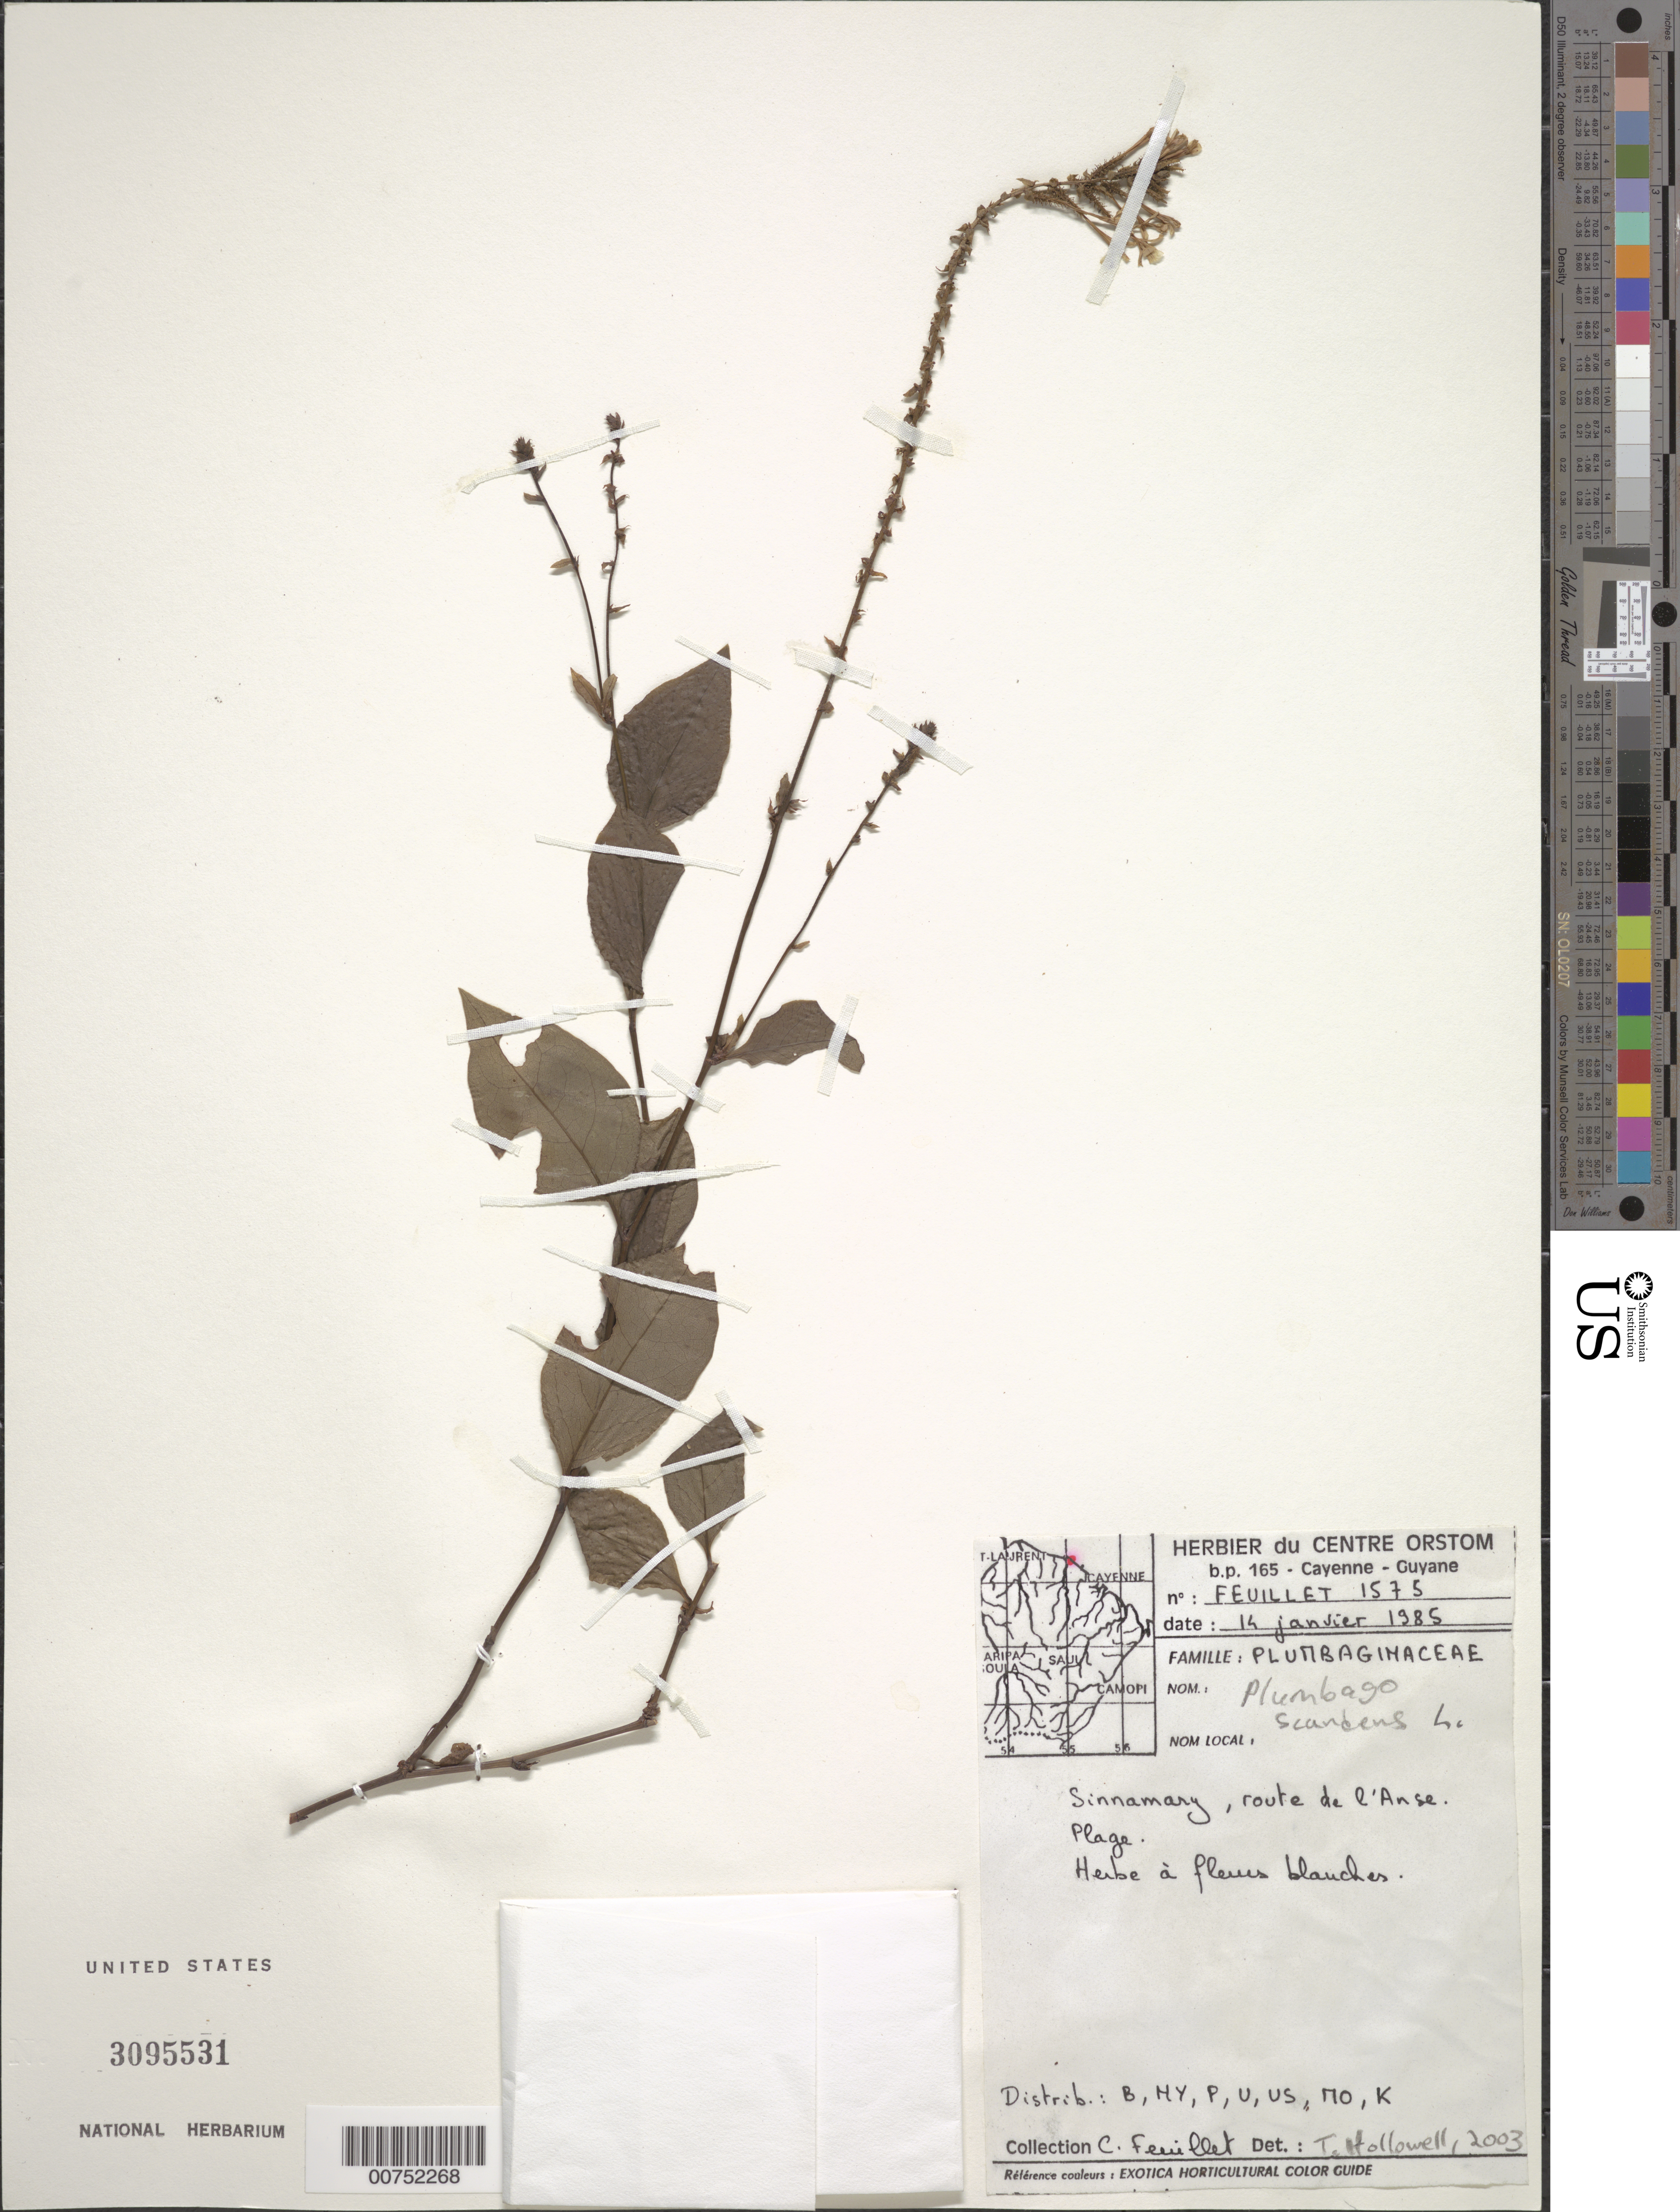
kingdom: Plantae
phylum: Tracheophyta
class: Magnoliopsida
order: Caryophyllales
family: Plumbaginaceae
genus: Plumbago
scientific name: Plumbago scandens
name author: L.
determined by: Hollowell, T. H., (BOT), Smithsonian Institution - National Museum of Natural History (UNITED STATES)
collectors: C. Feuillet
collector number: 1575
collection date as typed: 14-Jan-85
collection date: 1985-01-14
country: French Guiana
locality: Sinnamary, Route de l'Anse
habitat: Beach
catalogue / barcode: US 3095531